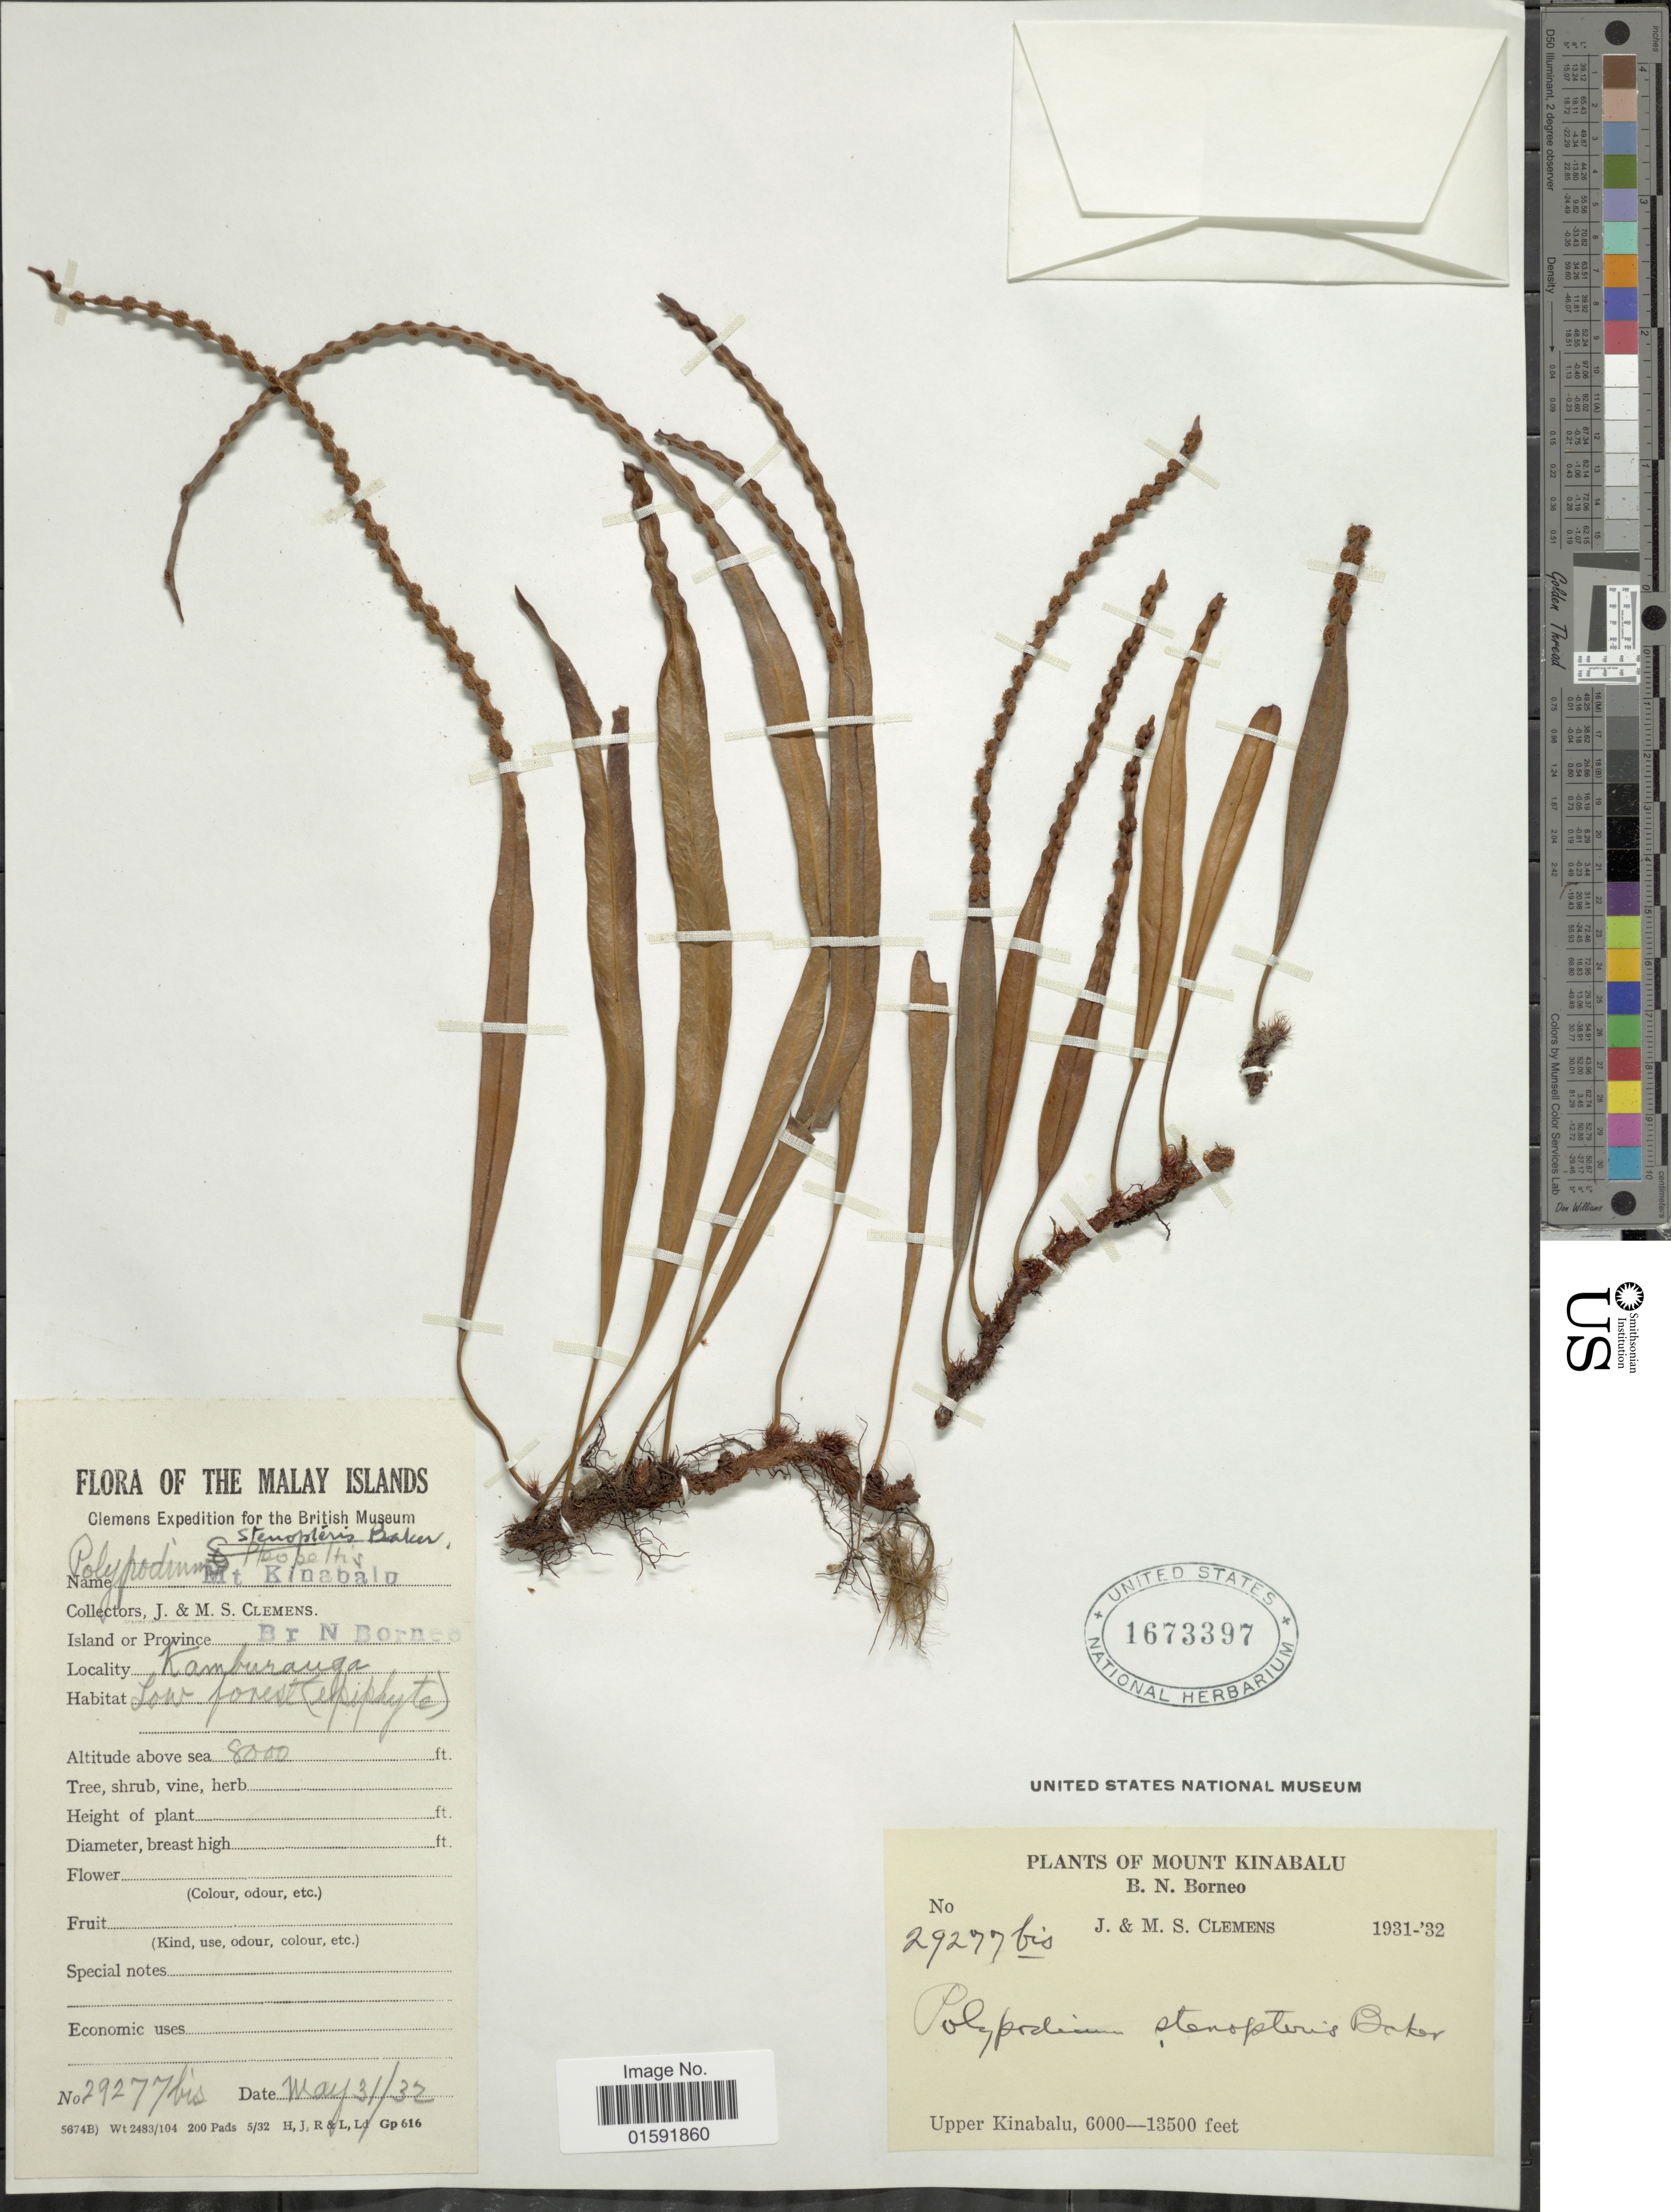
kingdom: Plantae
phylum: Tracheophyta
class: Polypodiopsida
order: Polypodiales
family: Polypodiaceae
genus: Selliguea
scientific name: Selliguea soridens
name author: (Hook.) Hovenkamp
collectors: J. Clemens & M. S. Clemens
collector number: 29277bis*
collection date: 1932-05-31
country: Malaysia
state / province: Sabah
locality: Mount Kinabalu, B.N. Borneo, Kamburanga, Upper Kinabalu,The Malay Islands [interpreted]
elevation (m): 2438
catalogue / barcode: US 1673397